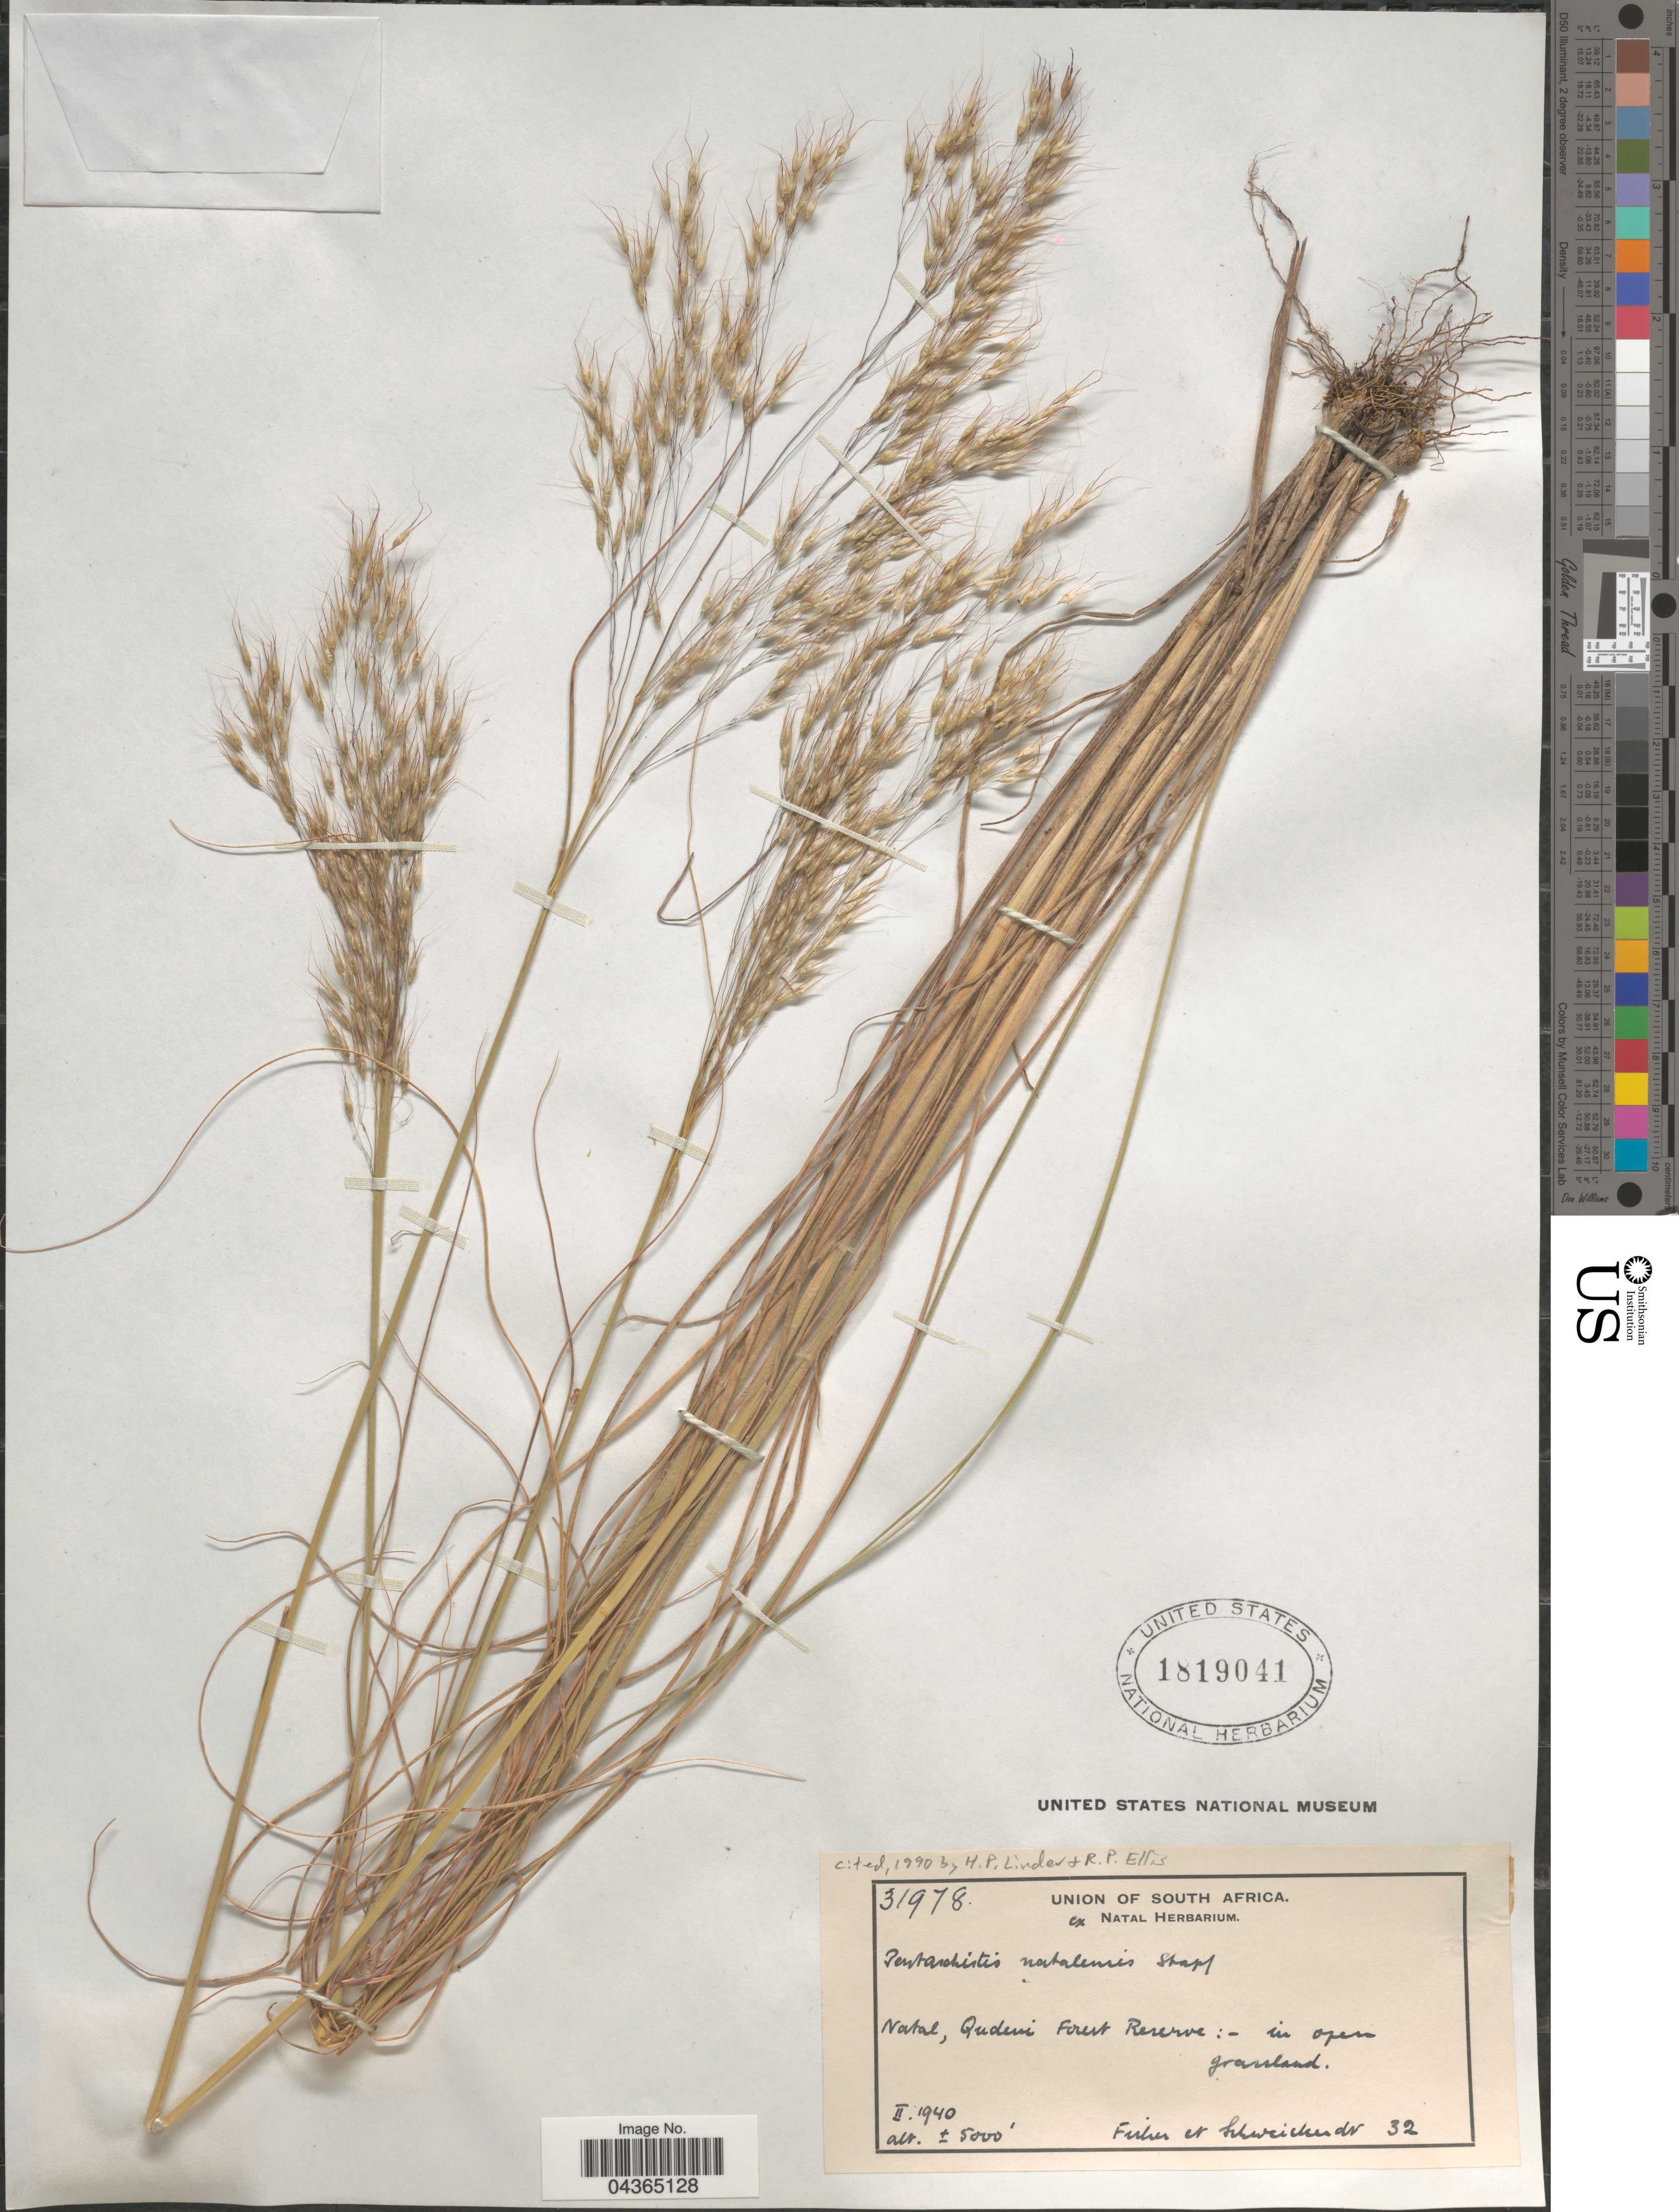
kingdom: Plantae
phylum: Tracheophyta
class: Liliopsida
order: Poales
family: Poaceae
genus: Pentameris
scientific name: Pentameris natalensis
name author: (Stapf) Galley & H.P. Linder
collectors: -- Fisher & -. Schweickerdt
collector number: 32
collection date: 1940-02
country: South Africa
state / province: KwaZulu-Natal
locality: Union of South Africa. Natal, Qudeni Forest Reserve:-in open grassland.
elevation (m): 1524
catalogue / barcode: US 1819041